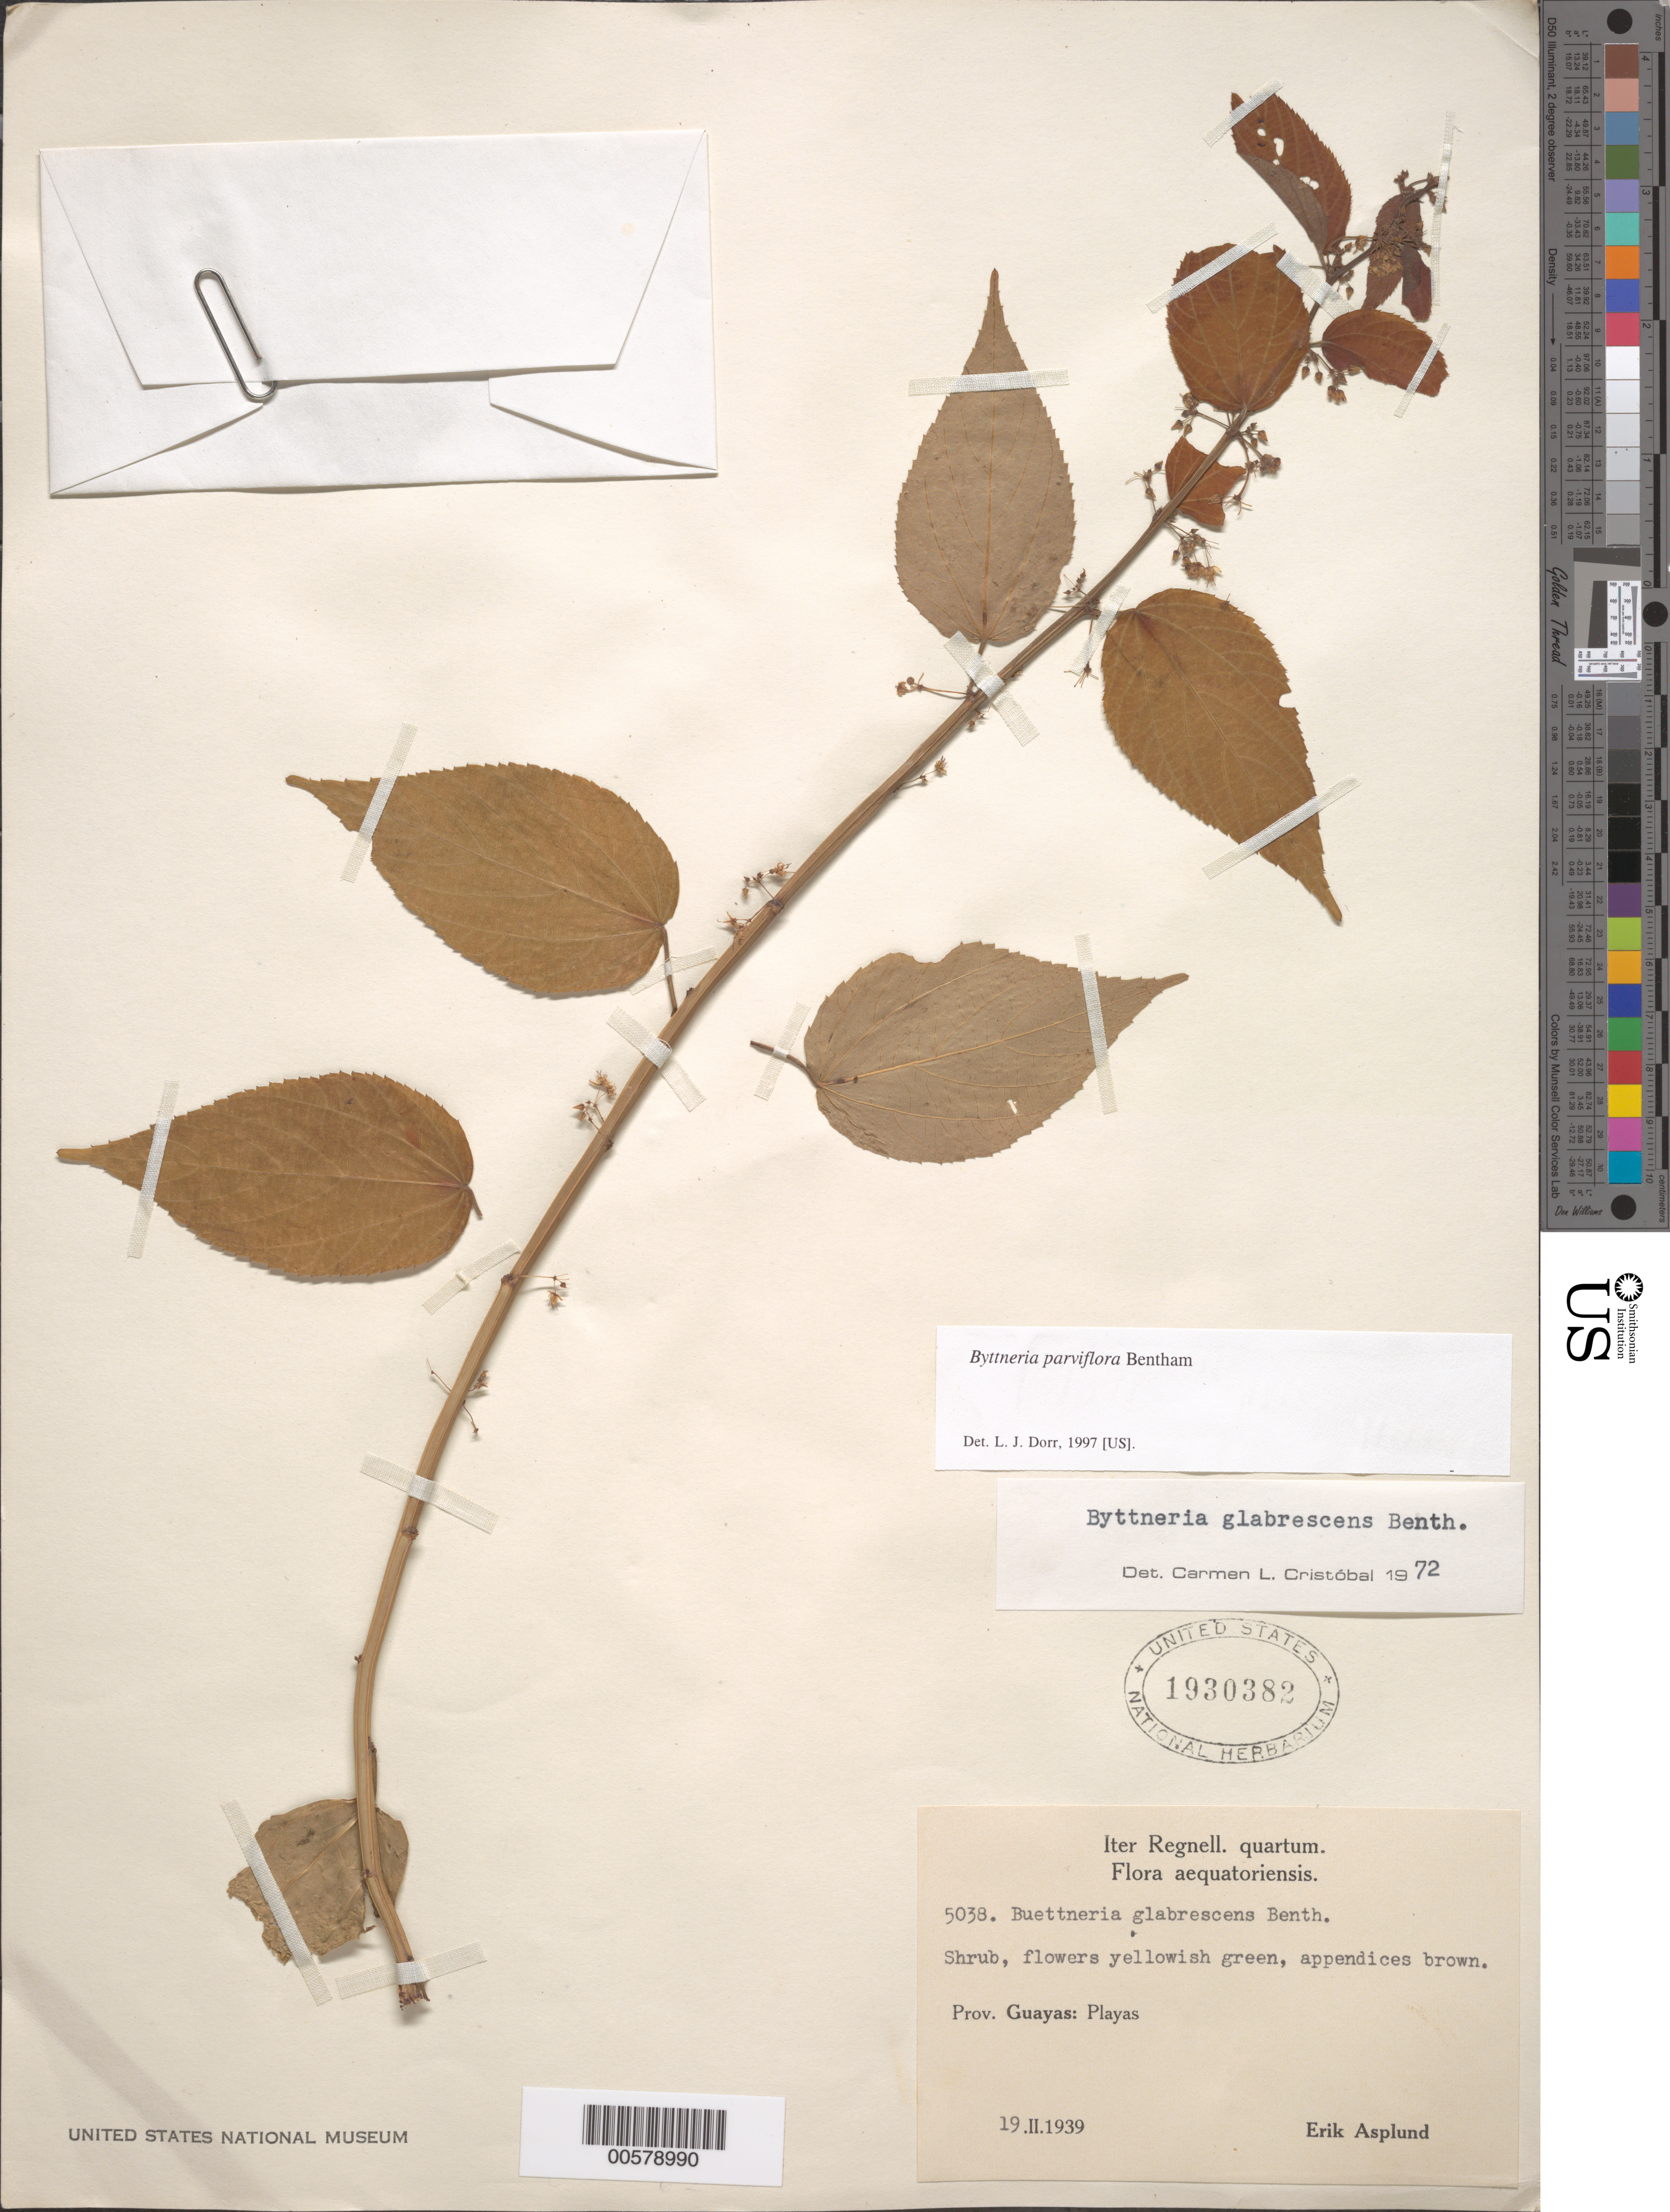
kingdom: Plantae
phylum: Tracheophyta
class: Magnoliopsida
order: Malvales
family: Malvaceae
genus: Byttneria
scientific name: Byttneria parviflora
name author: Benth.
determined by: Cristóbal, C. L.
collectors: E. Asplund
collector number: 5038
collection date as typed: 19 Feb 1939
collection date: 1939-02-19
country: Ecuador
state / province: Guayas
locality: Playas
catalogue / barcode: US 1930382